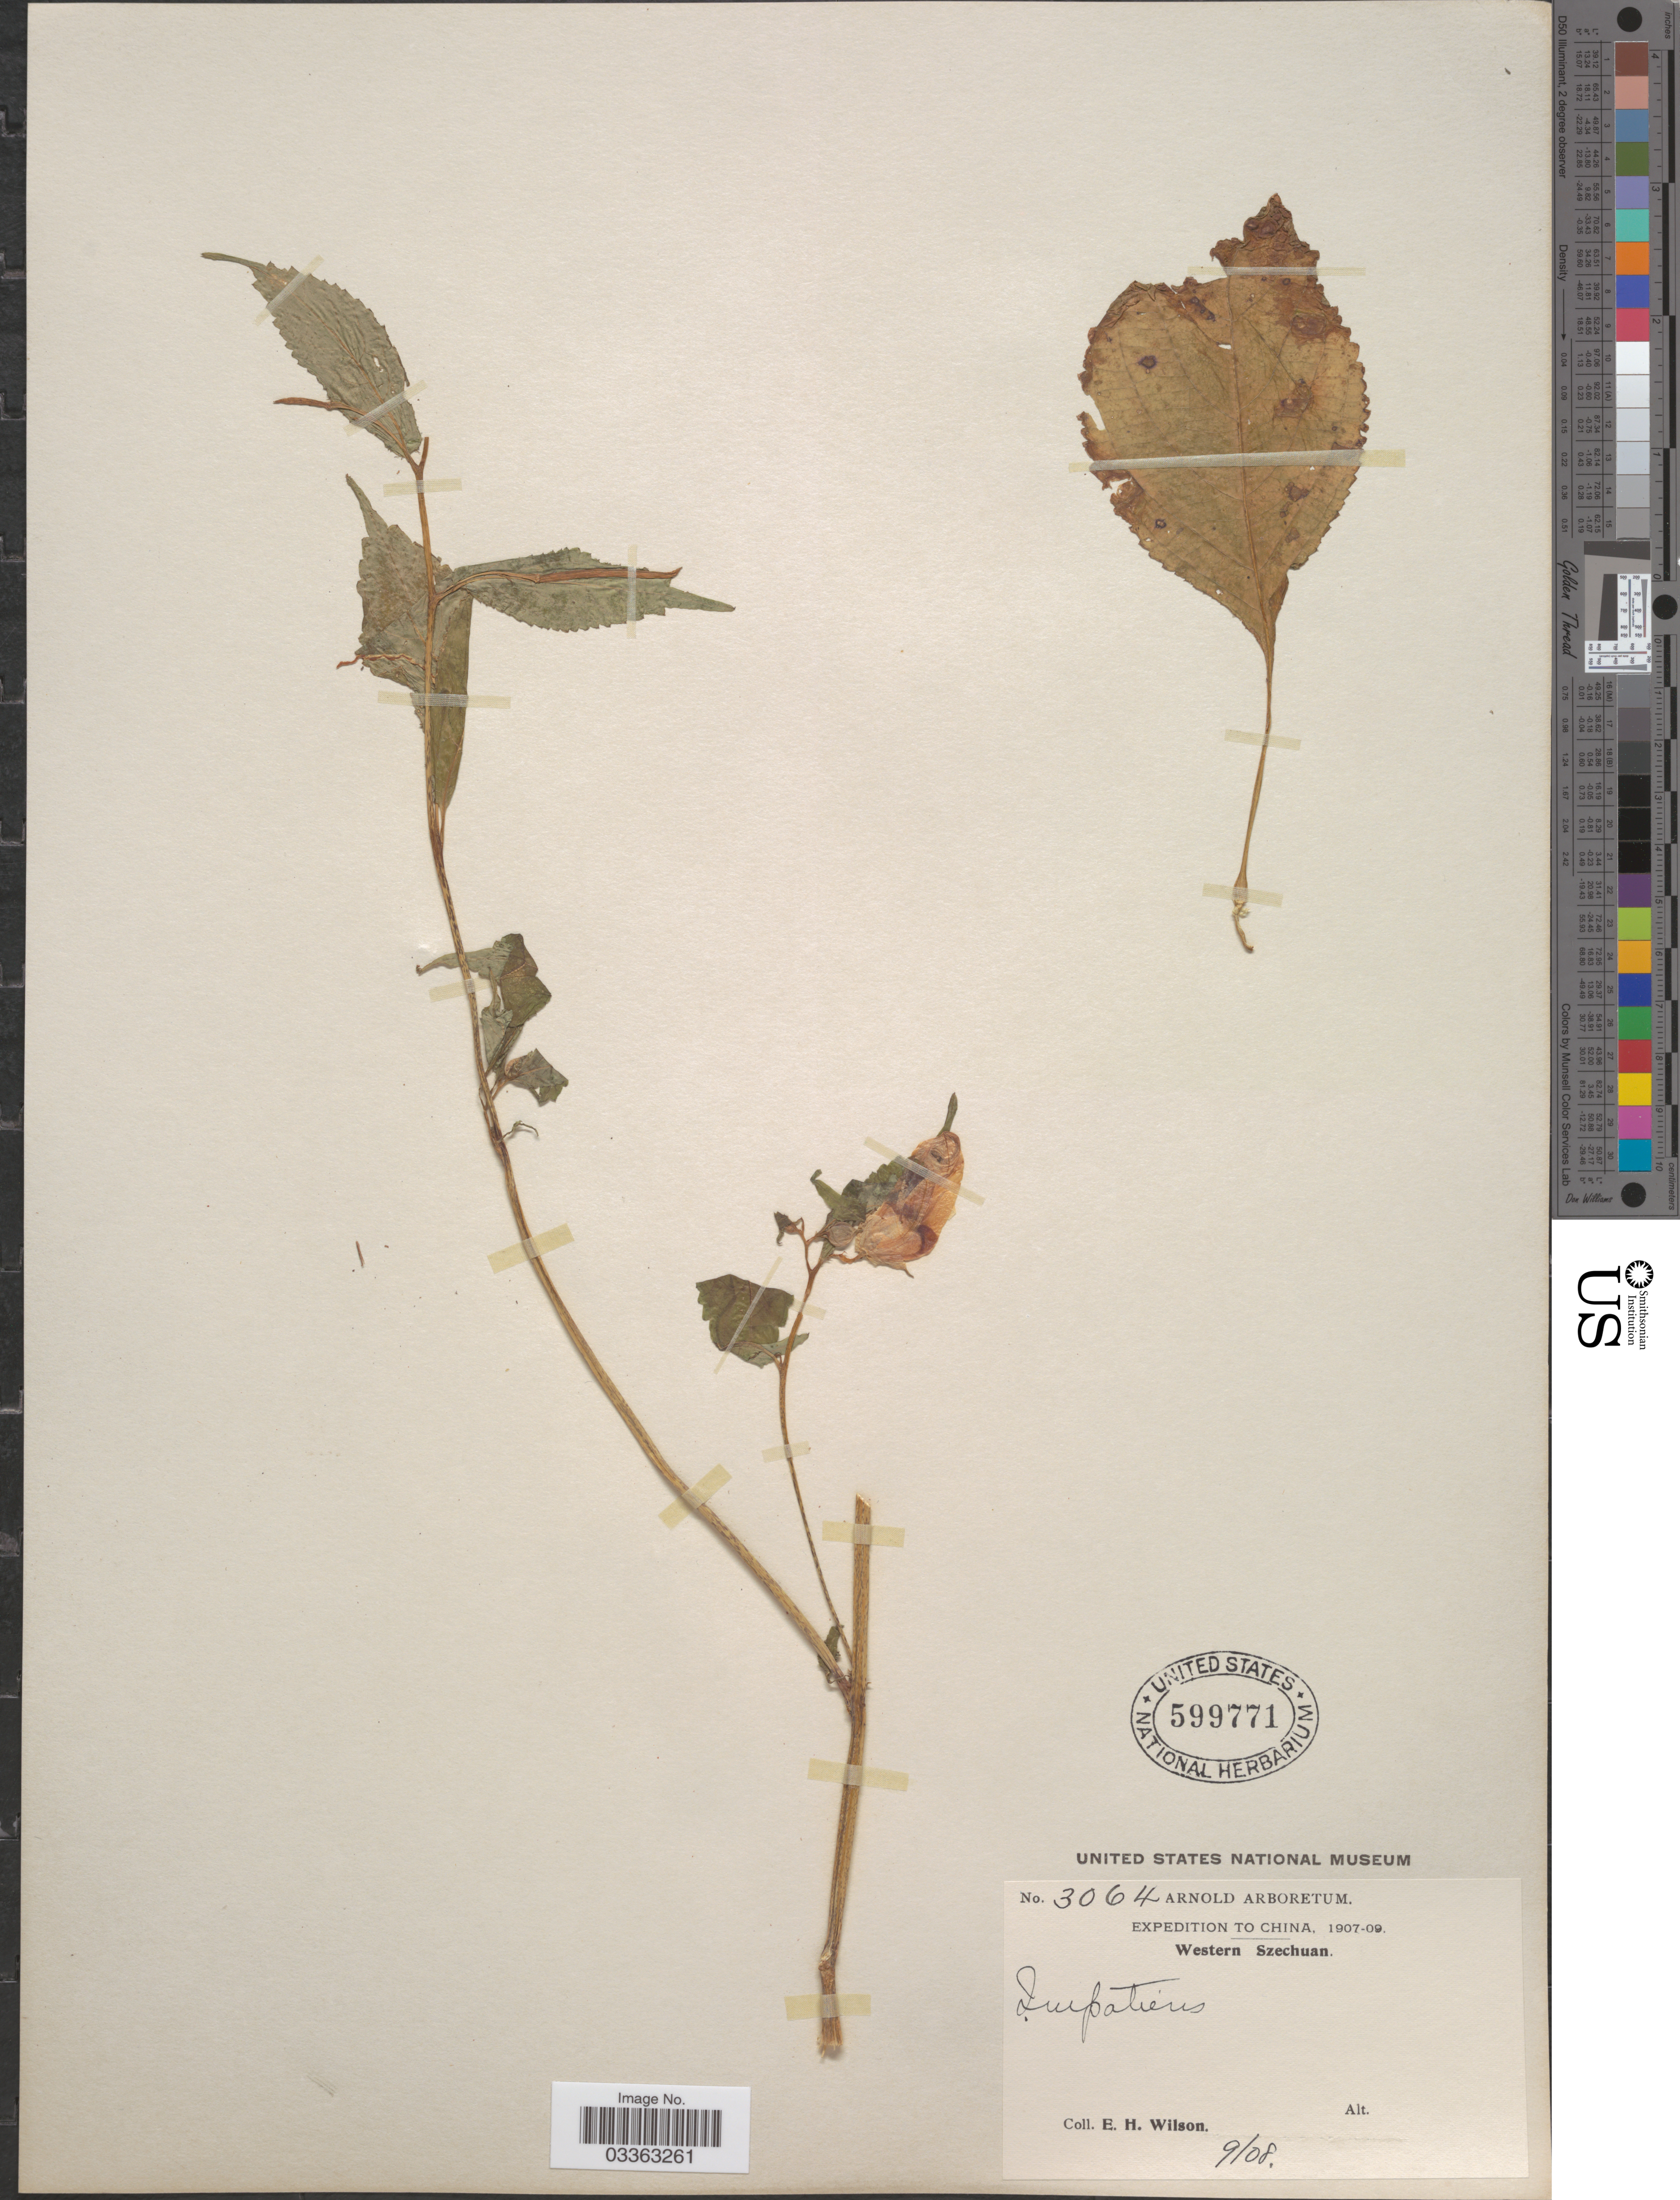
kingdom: Plantae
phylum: Tracheophyta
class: Magnoliopsida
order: Ericales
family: Balsaminaceae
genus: Impatiens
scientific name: Impatiens sp.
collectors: E. Wilson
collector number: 3064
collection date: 1908-09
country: China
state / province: Sichuan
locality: Western Szechuan.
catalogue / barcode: US 599771